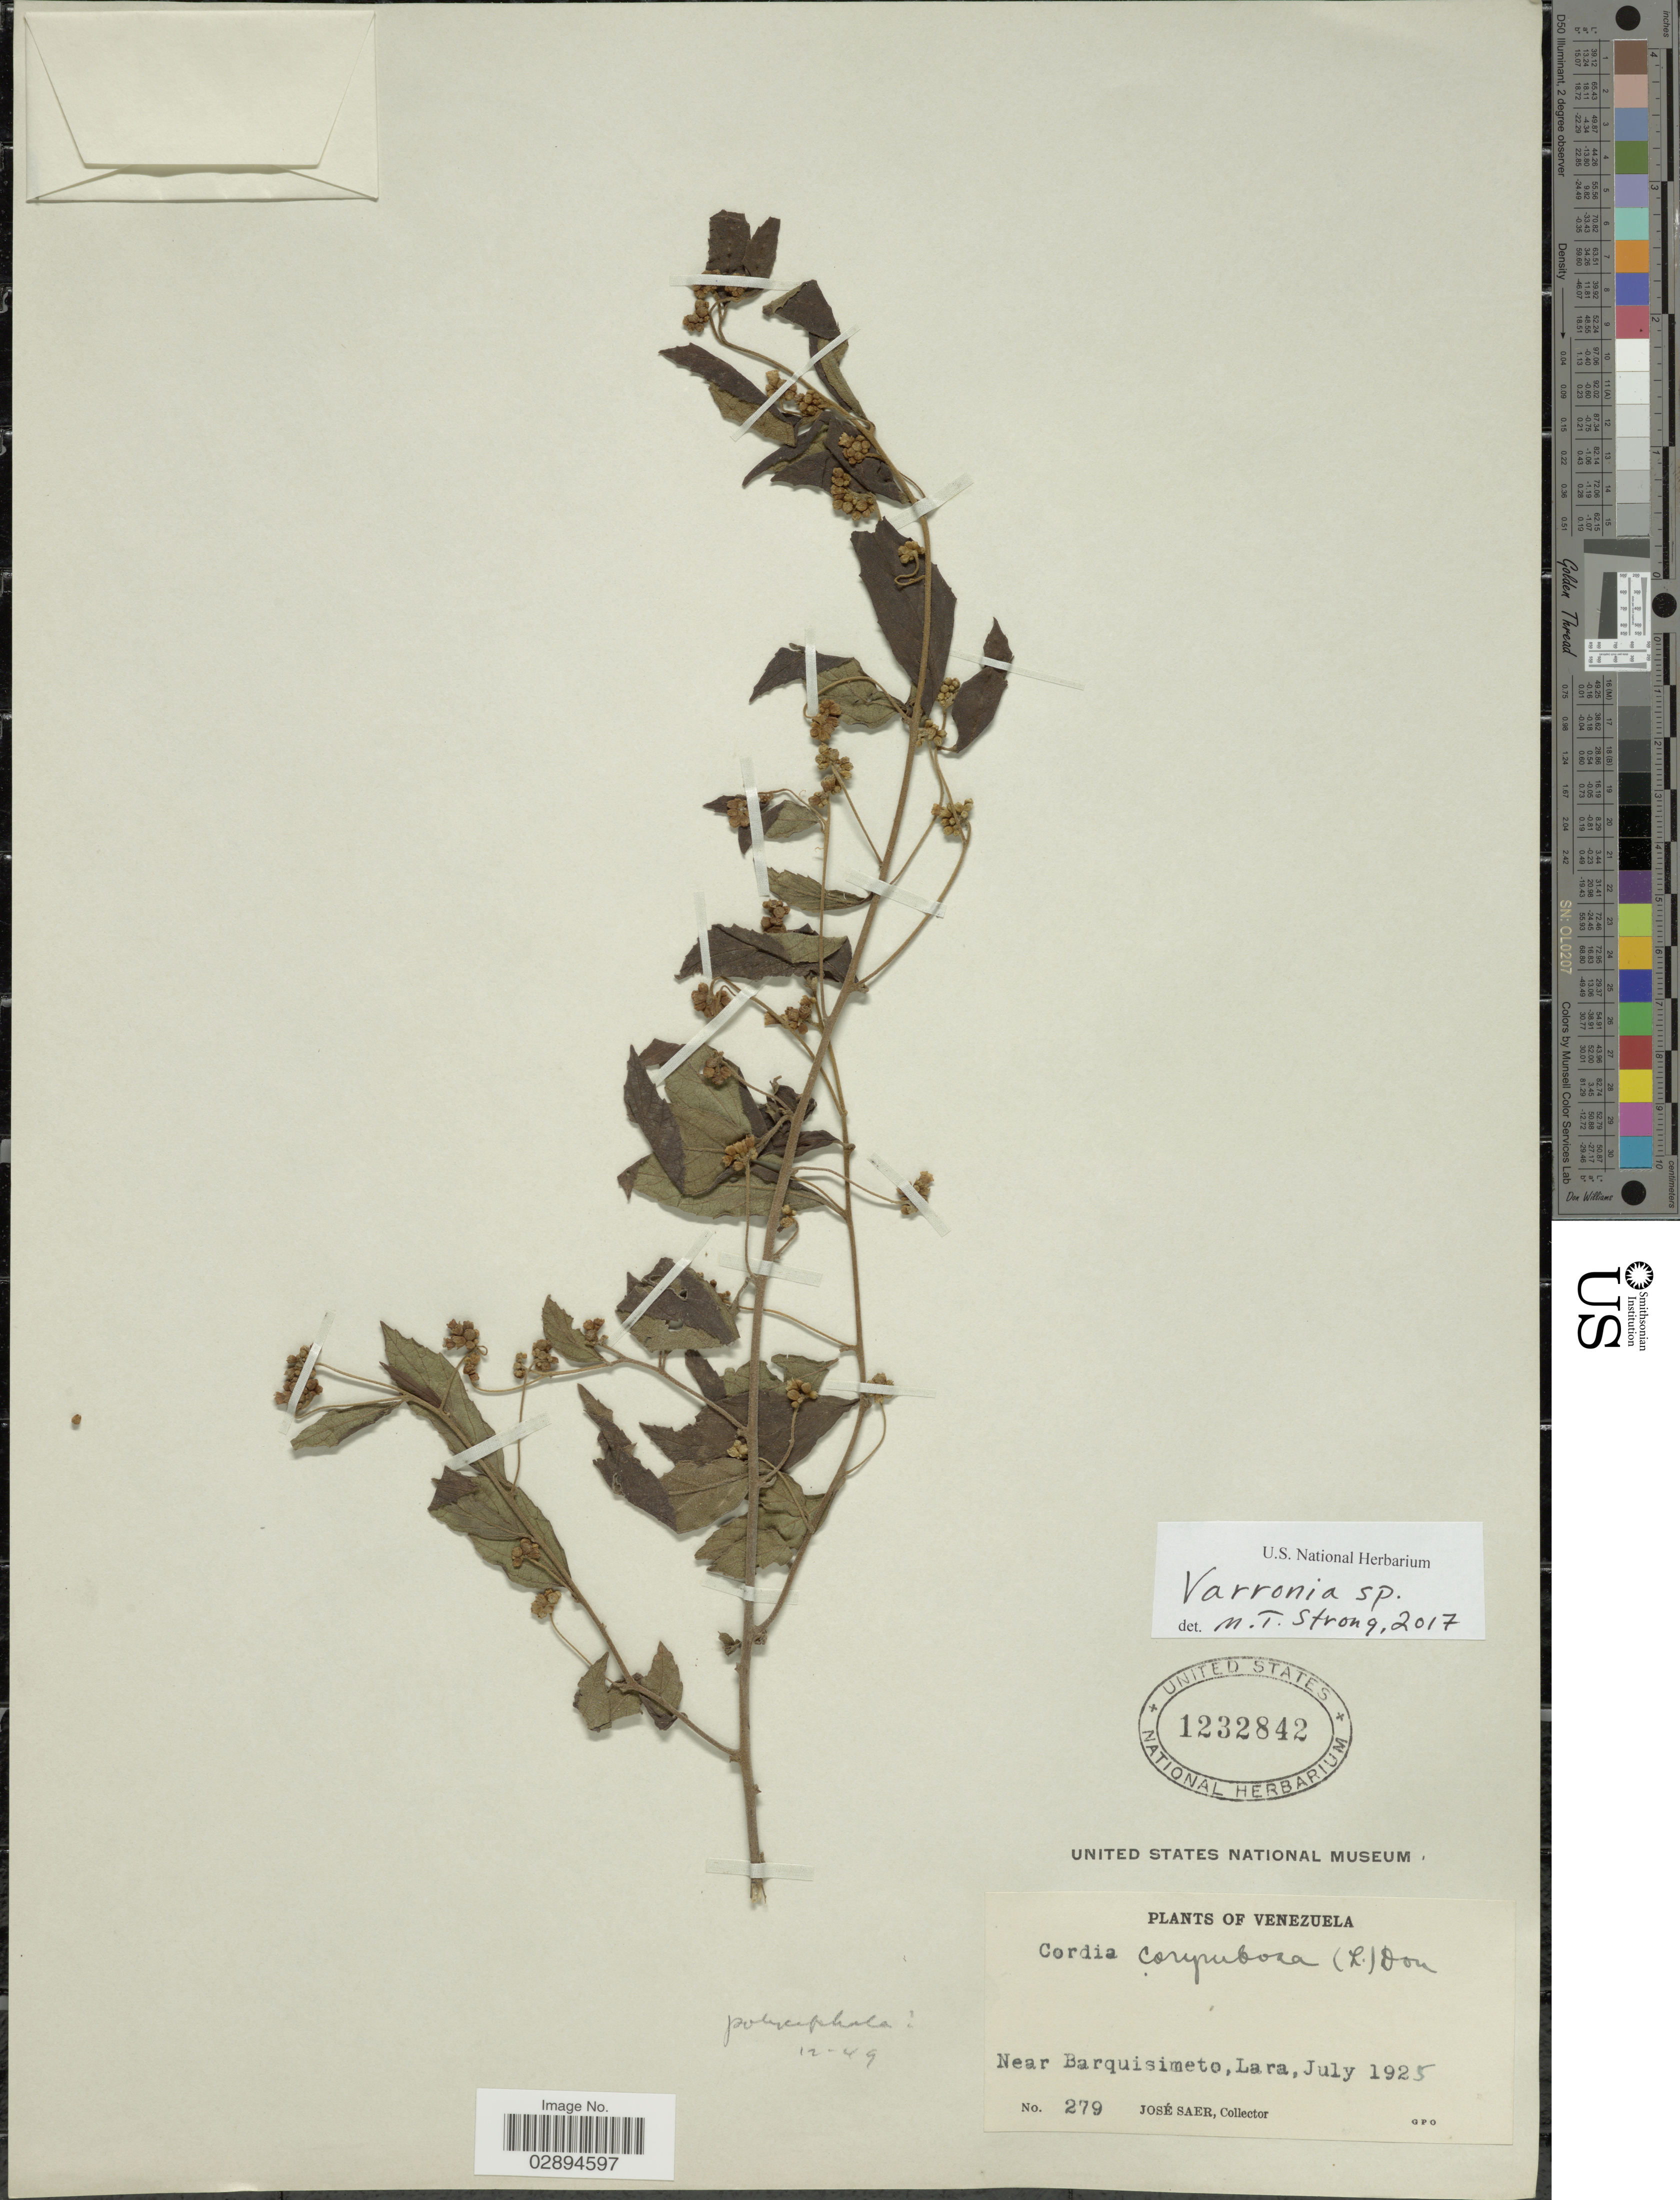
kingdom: Plantae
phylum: Tracheophyta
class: Magnoliopsida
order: Boraginales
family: Cordiaceae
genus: Varronia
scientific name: Varronia sp.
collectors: J. Saer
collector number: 279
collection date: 1925-07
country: Venezuela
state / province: Lara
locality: Near Barquisimeto, Lara.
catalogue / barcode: US 1232842